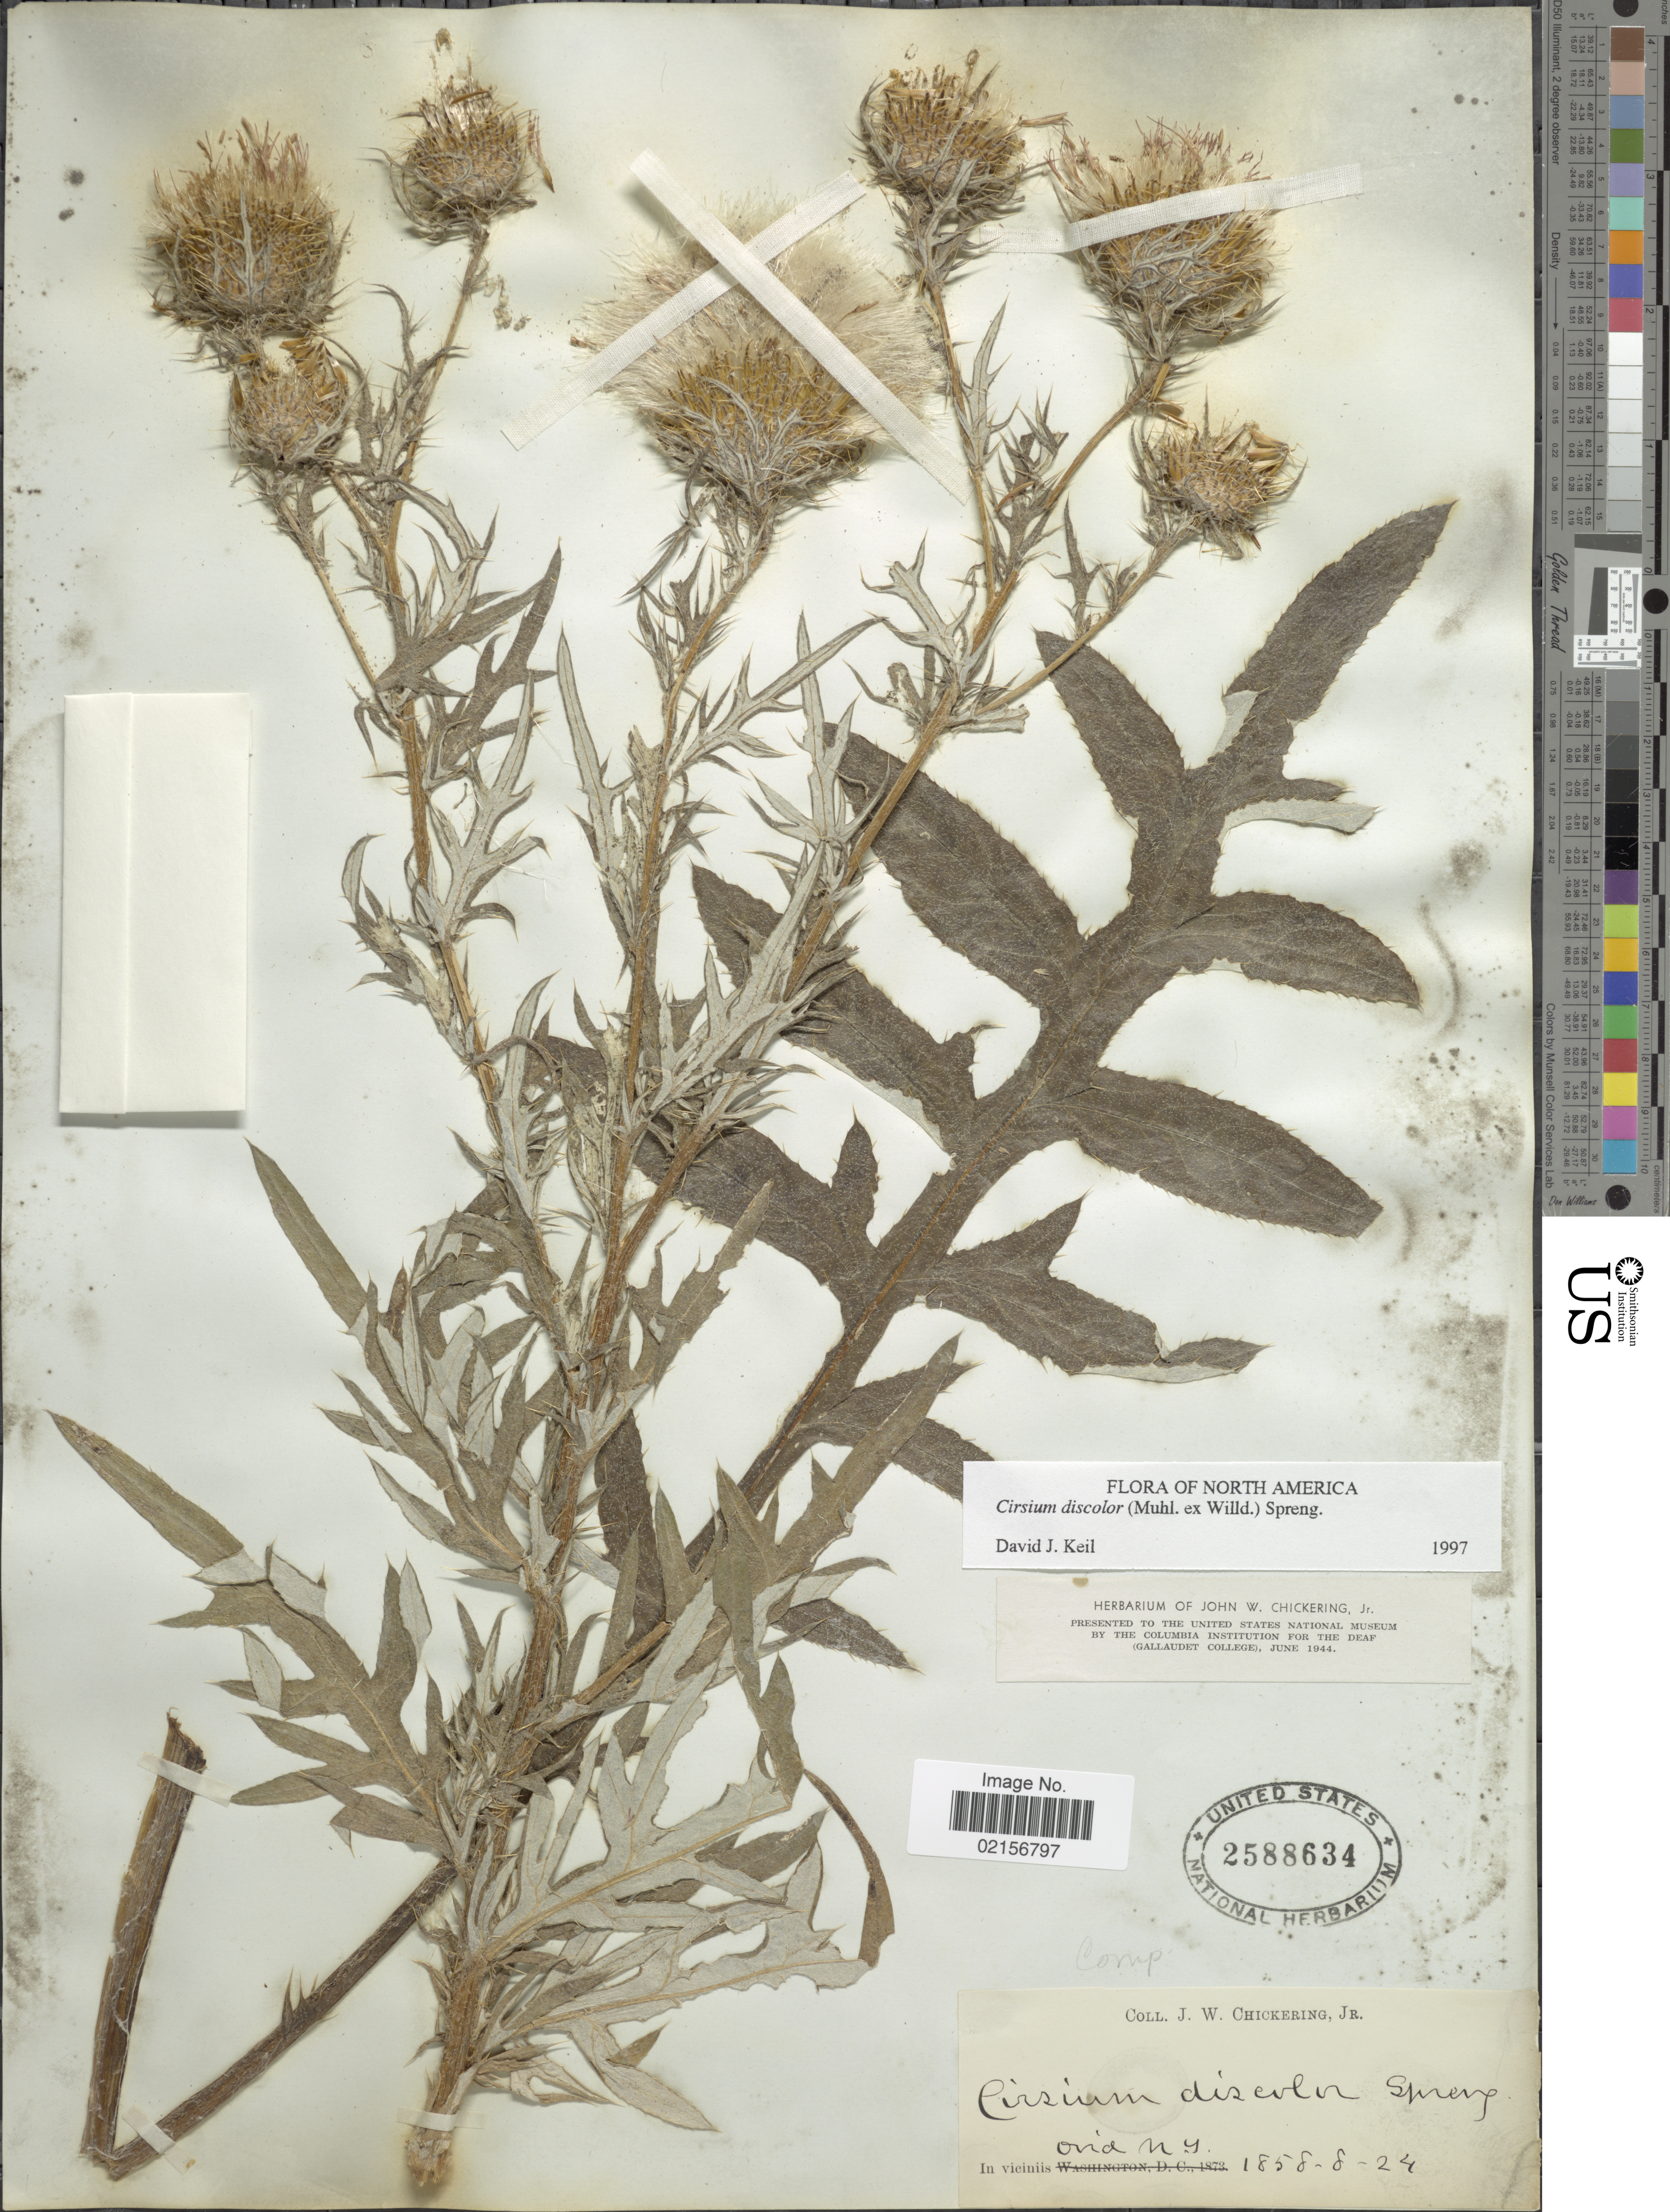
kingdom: Plantae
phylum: Tracheophyta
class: Magnoliopsida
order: Asterales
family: Asteraceae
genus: Cirsium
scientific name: Cirsium discolor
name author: (Muhl. ex Willd.) Spreng.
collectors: J. W. Chickering Jr.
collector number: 185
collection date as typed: Transcribed d/m/y: 8/8/24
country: United States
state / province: New York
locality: In viciniis Ovid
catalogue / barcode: US 2588634